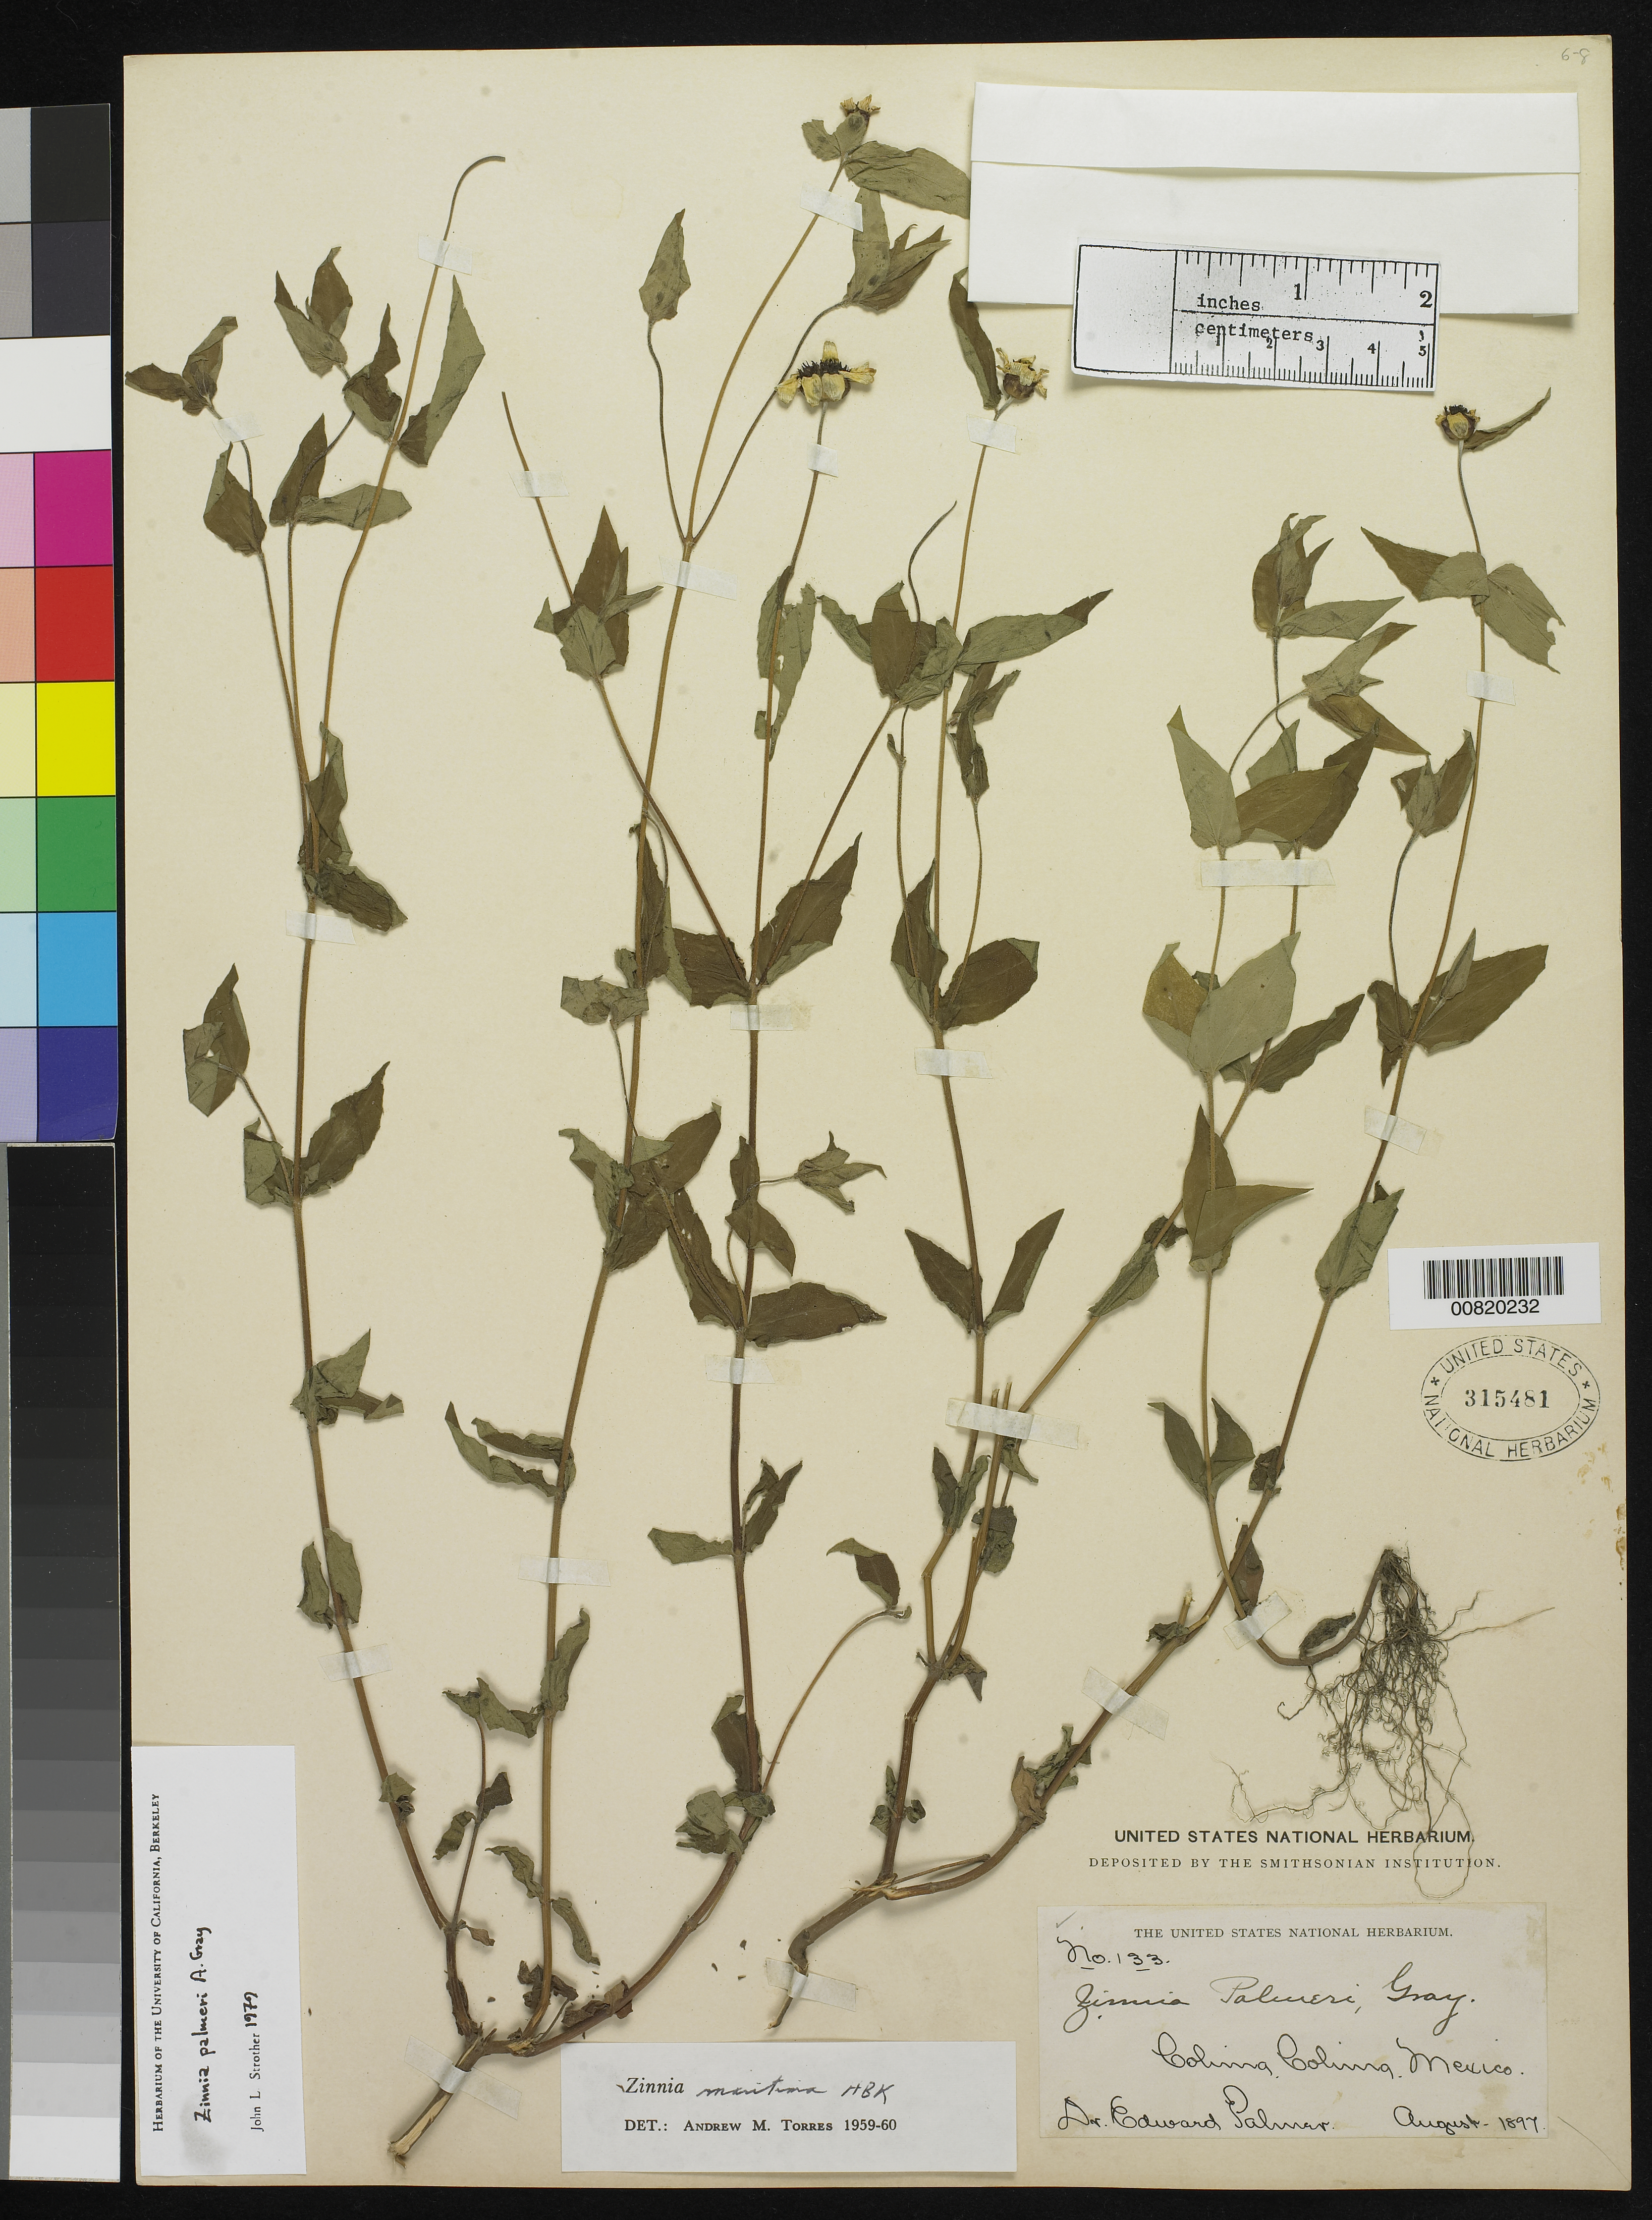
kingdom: Plantae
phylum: Tracheophyta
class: Magnoliopsida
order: Asterales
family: Asteraceae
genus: Zinnia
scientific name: Zinnia palmeri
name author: A. Gray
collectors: E. Palmer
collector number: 133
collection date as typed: Aug 1897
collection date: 1897-08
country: Mexico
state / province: Colima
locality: Colima, Colima.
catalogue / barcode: US 315481